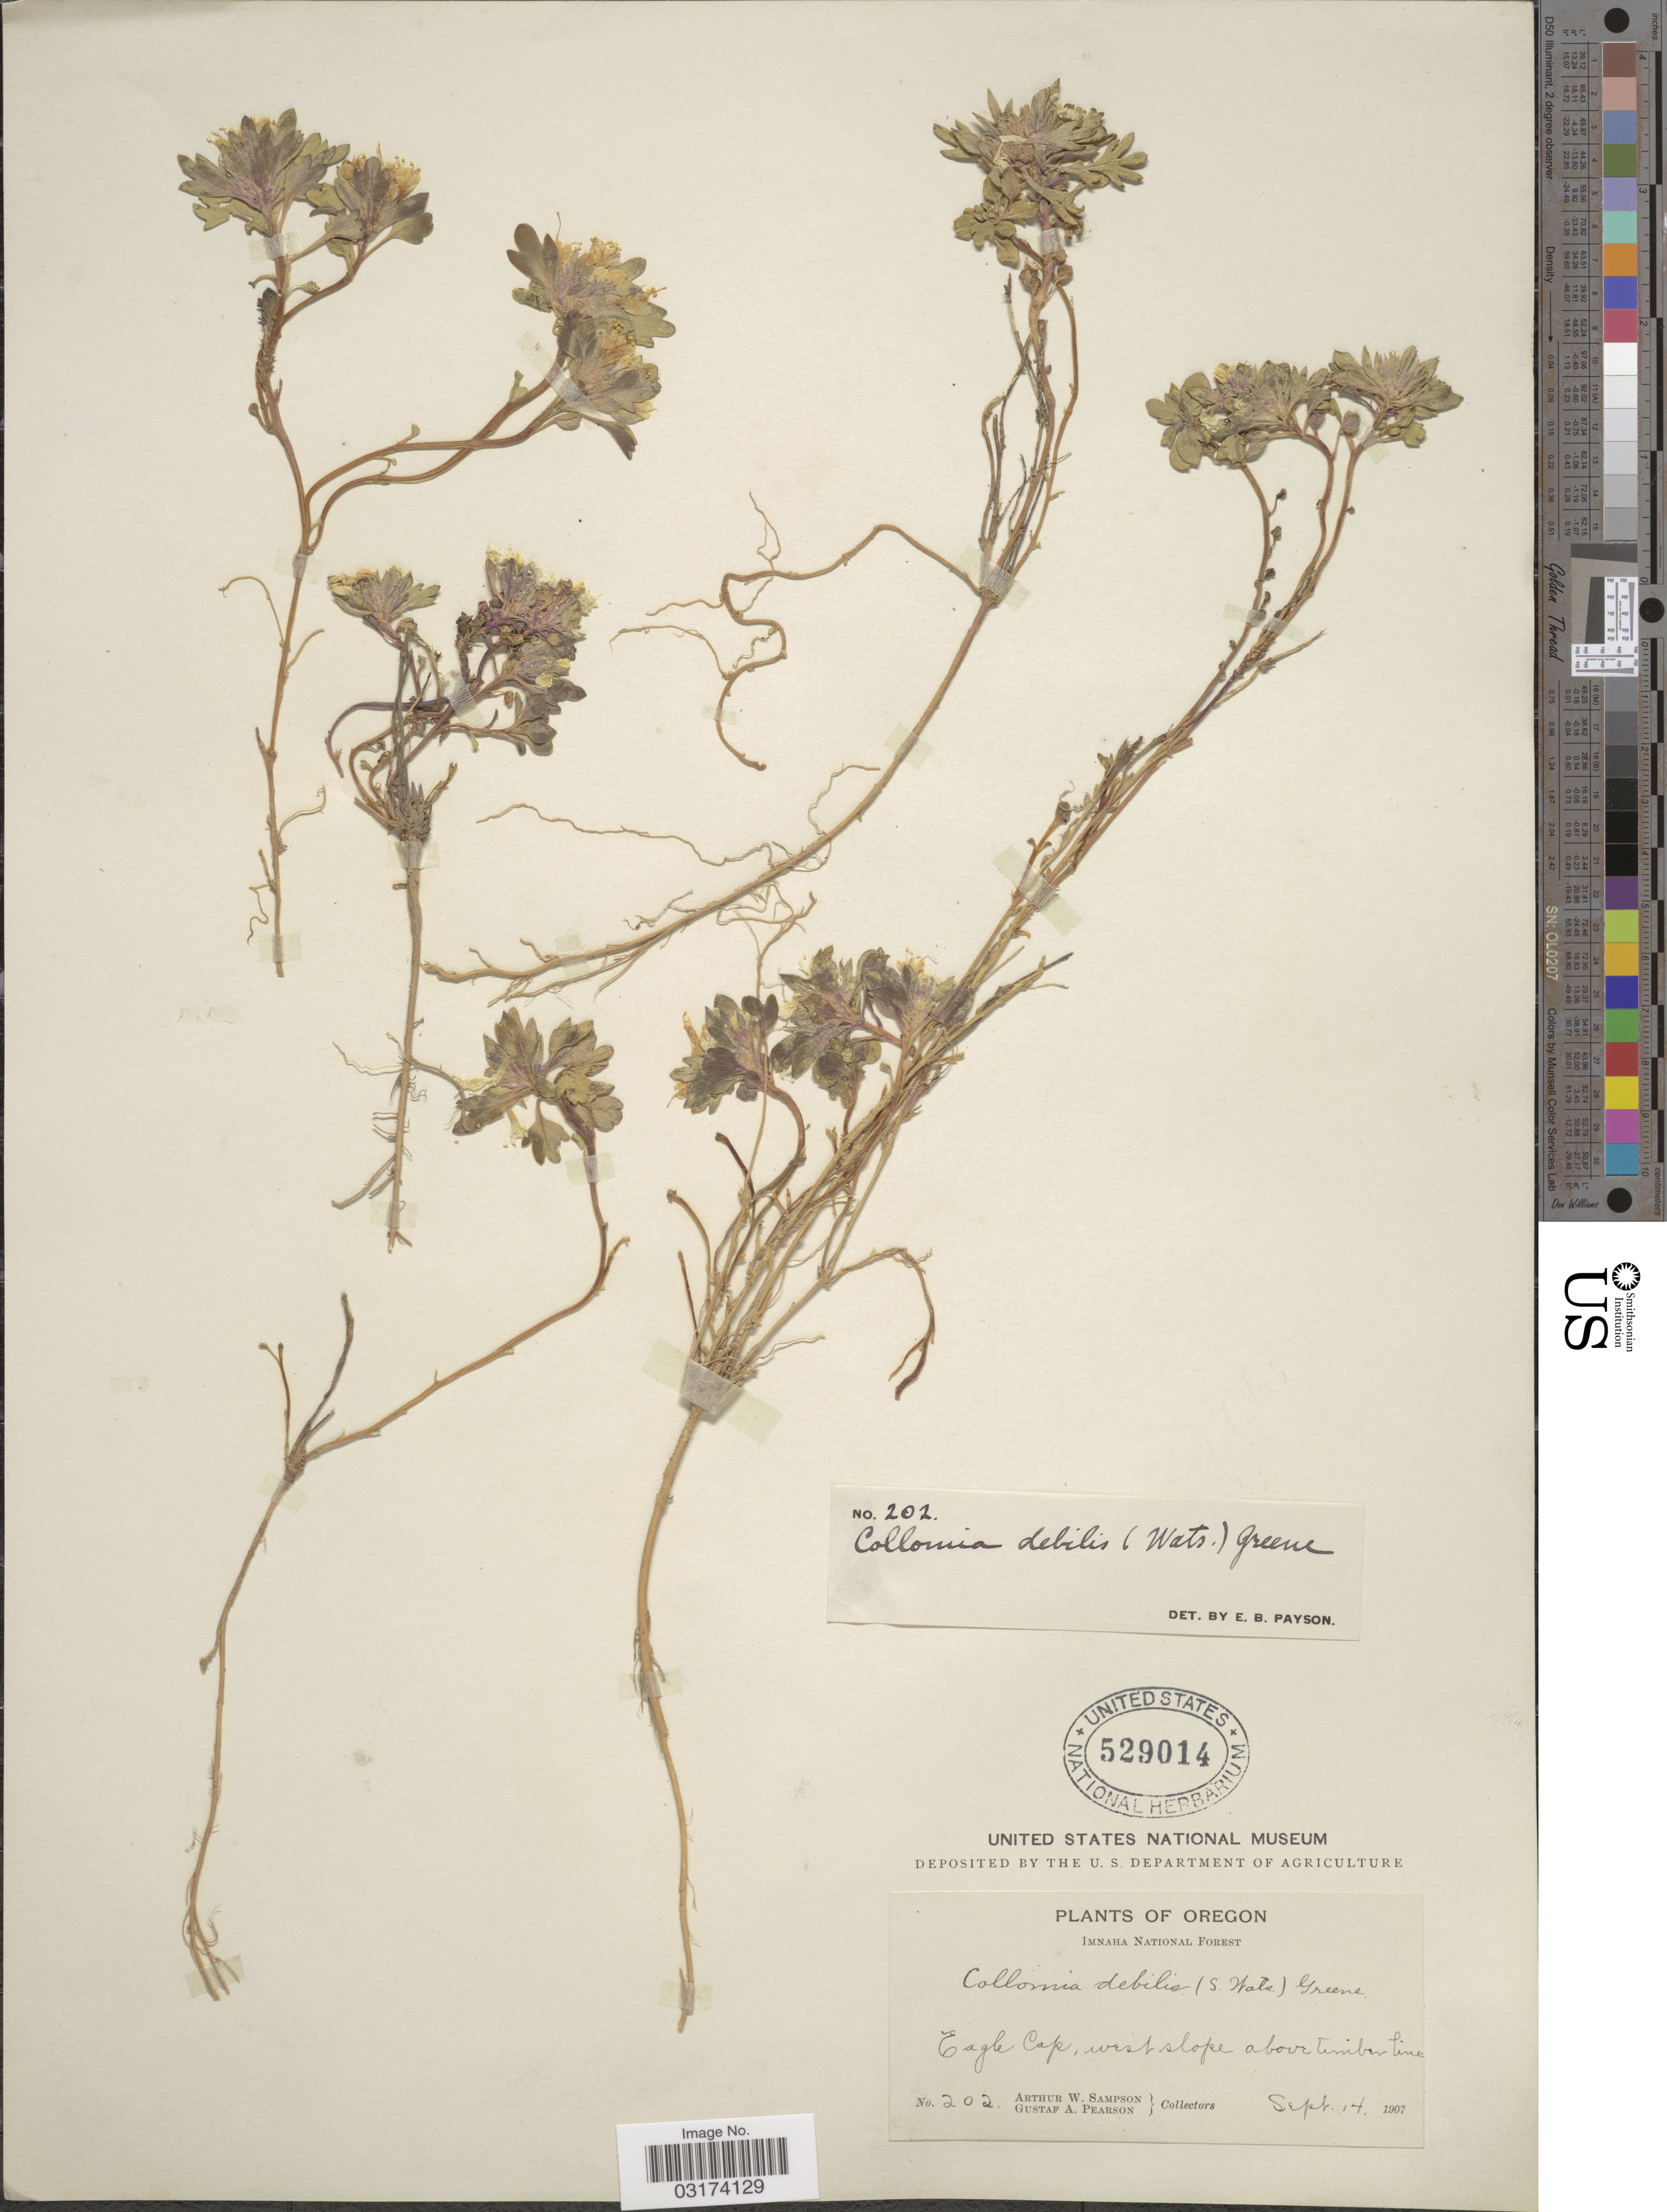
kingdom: Plantae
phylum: Tracheophyta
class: Magnoliopsida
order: Ericales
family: Polemoniaceae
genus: Collomia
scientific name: Collomia debilis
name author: (S. Watson) Greene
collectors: A. Sampson & G. Pearson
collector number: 202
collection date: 1907-09-14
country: United States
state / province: Oregon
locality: Imnaha National Forest. Eagle Cap, west slope above Timberline.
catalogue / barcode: US 529014